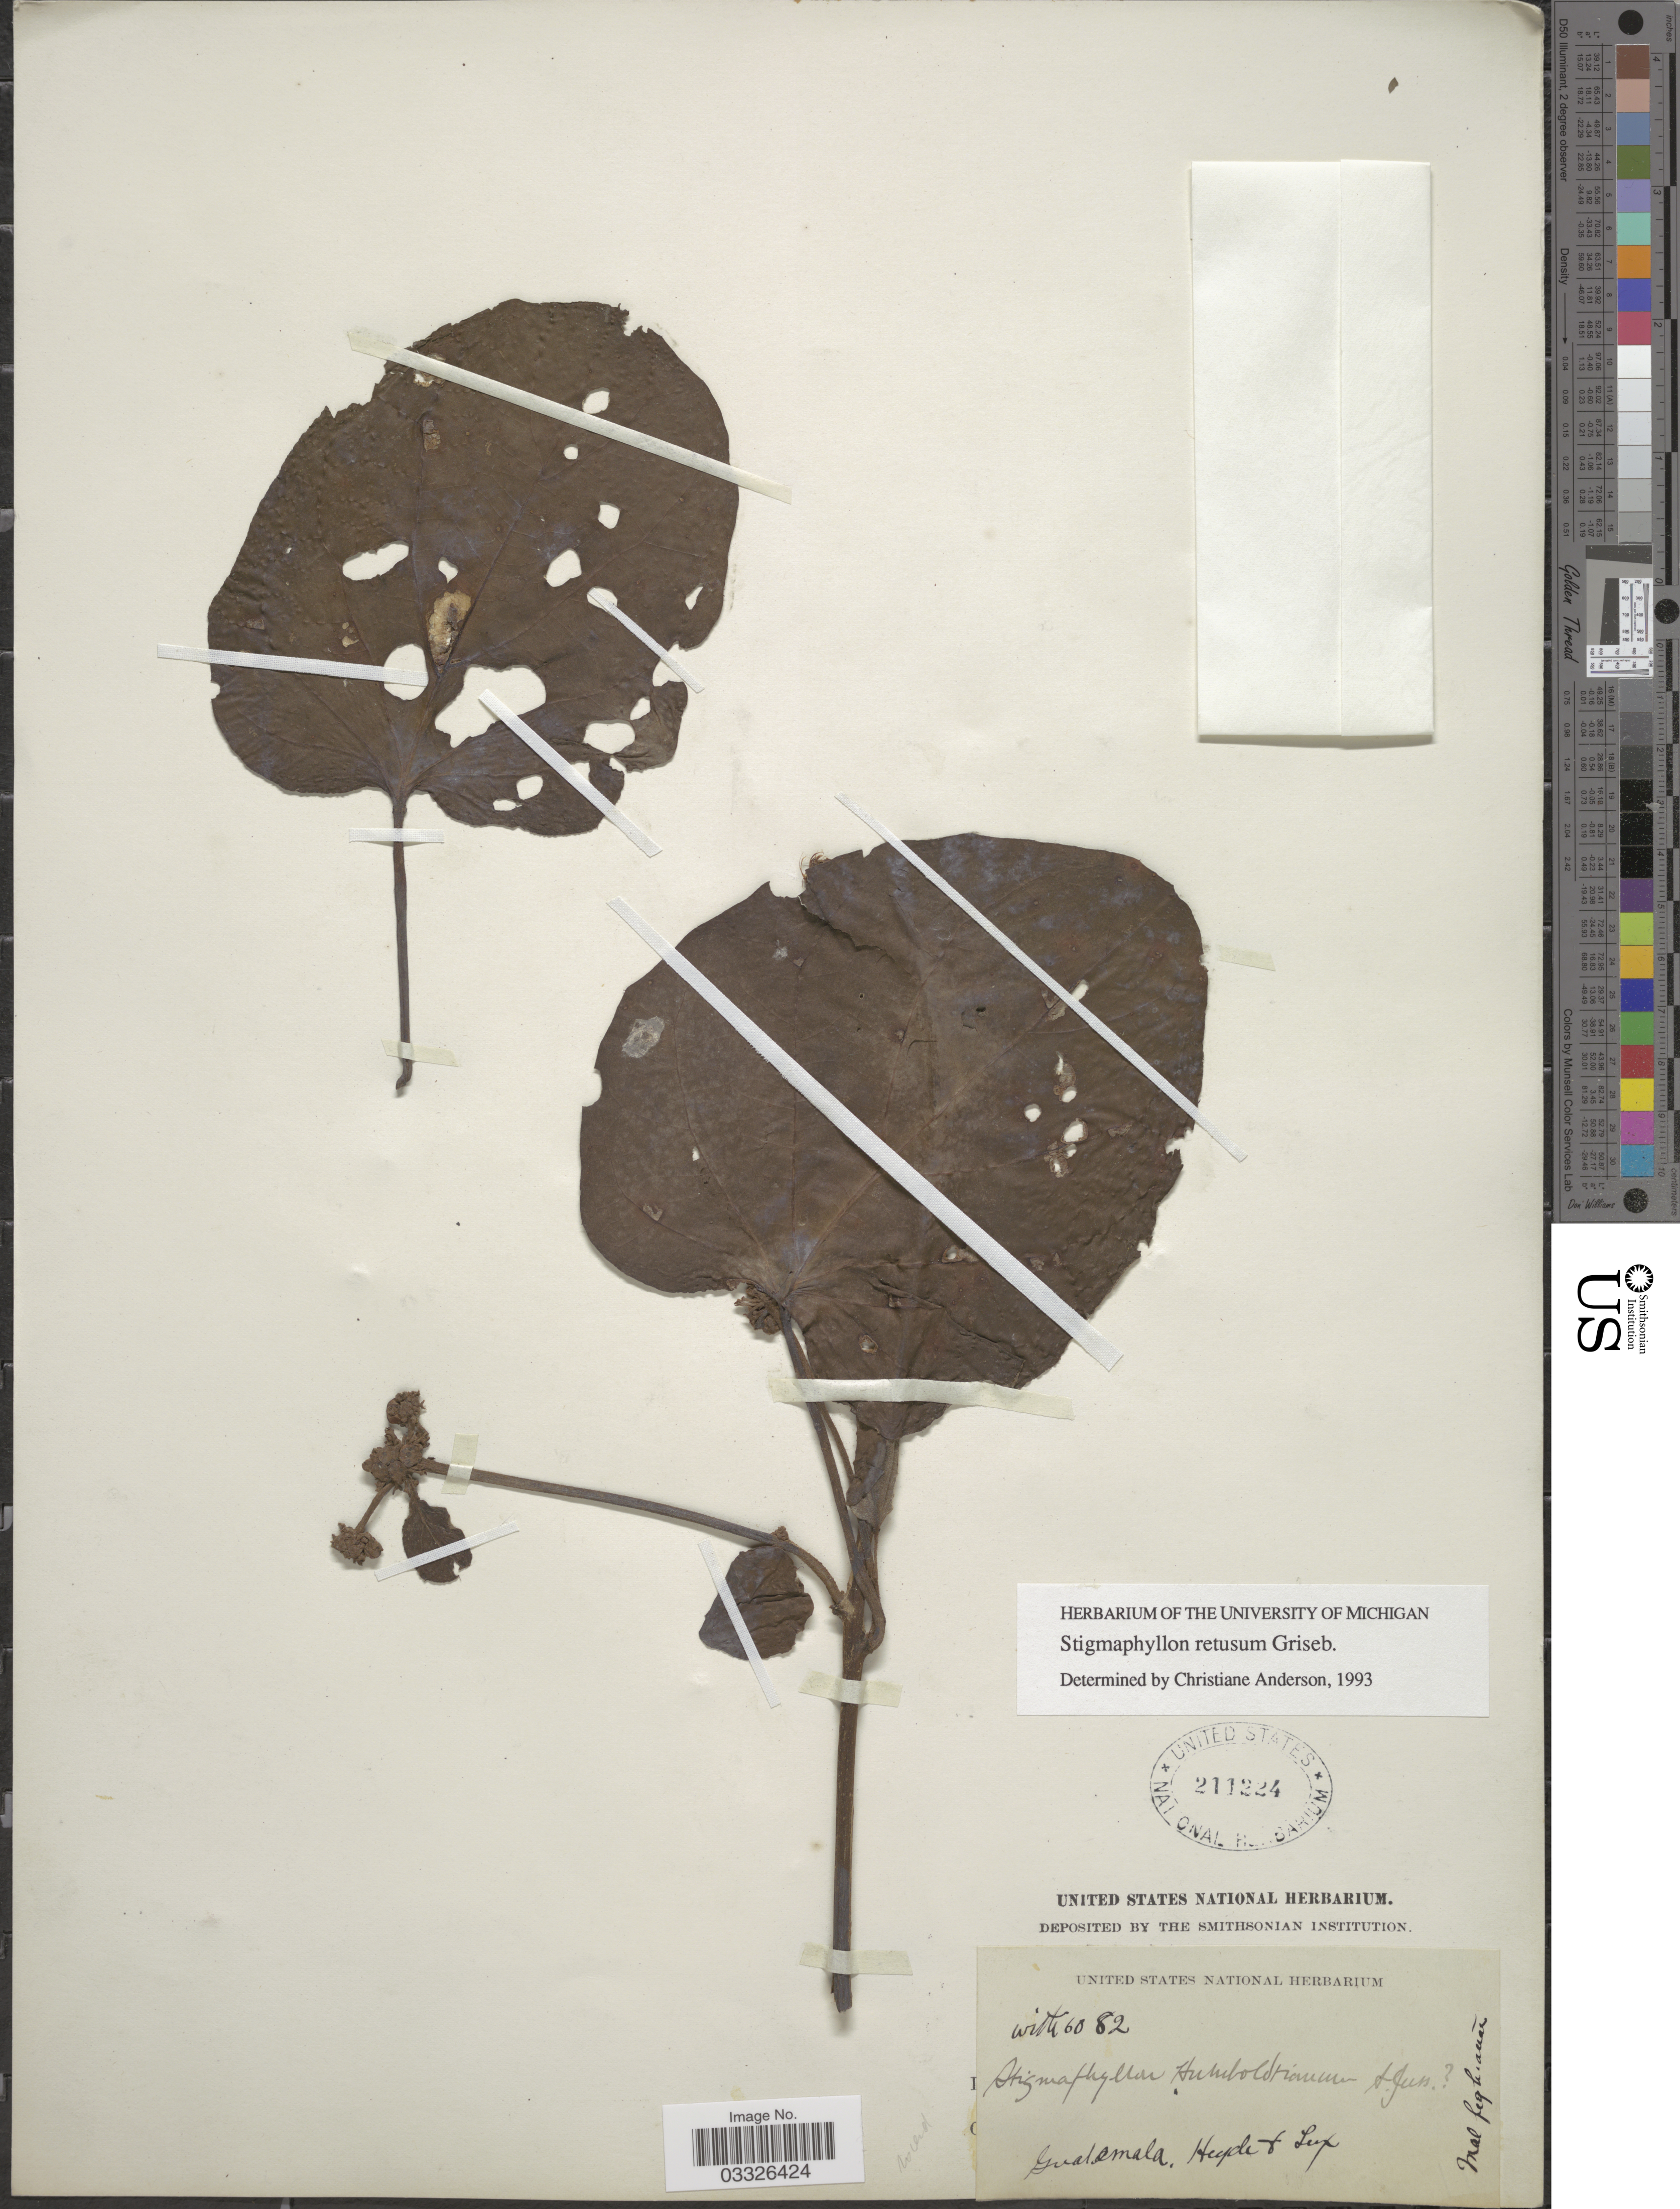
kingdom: Plantae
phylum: Tracheophyta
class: Magnoliopsida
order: Malpighiales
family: Malpighiaceae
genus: Stigmaphyllon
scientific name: Stigmaphyllon retusum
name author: Griseb.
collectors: Heyde & Lux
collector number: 6082*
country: Guatemala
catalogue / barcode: US 211224